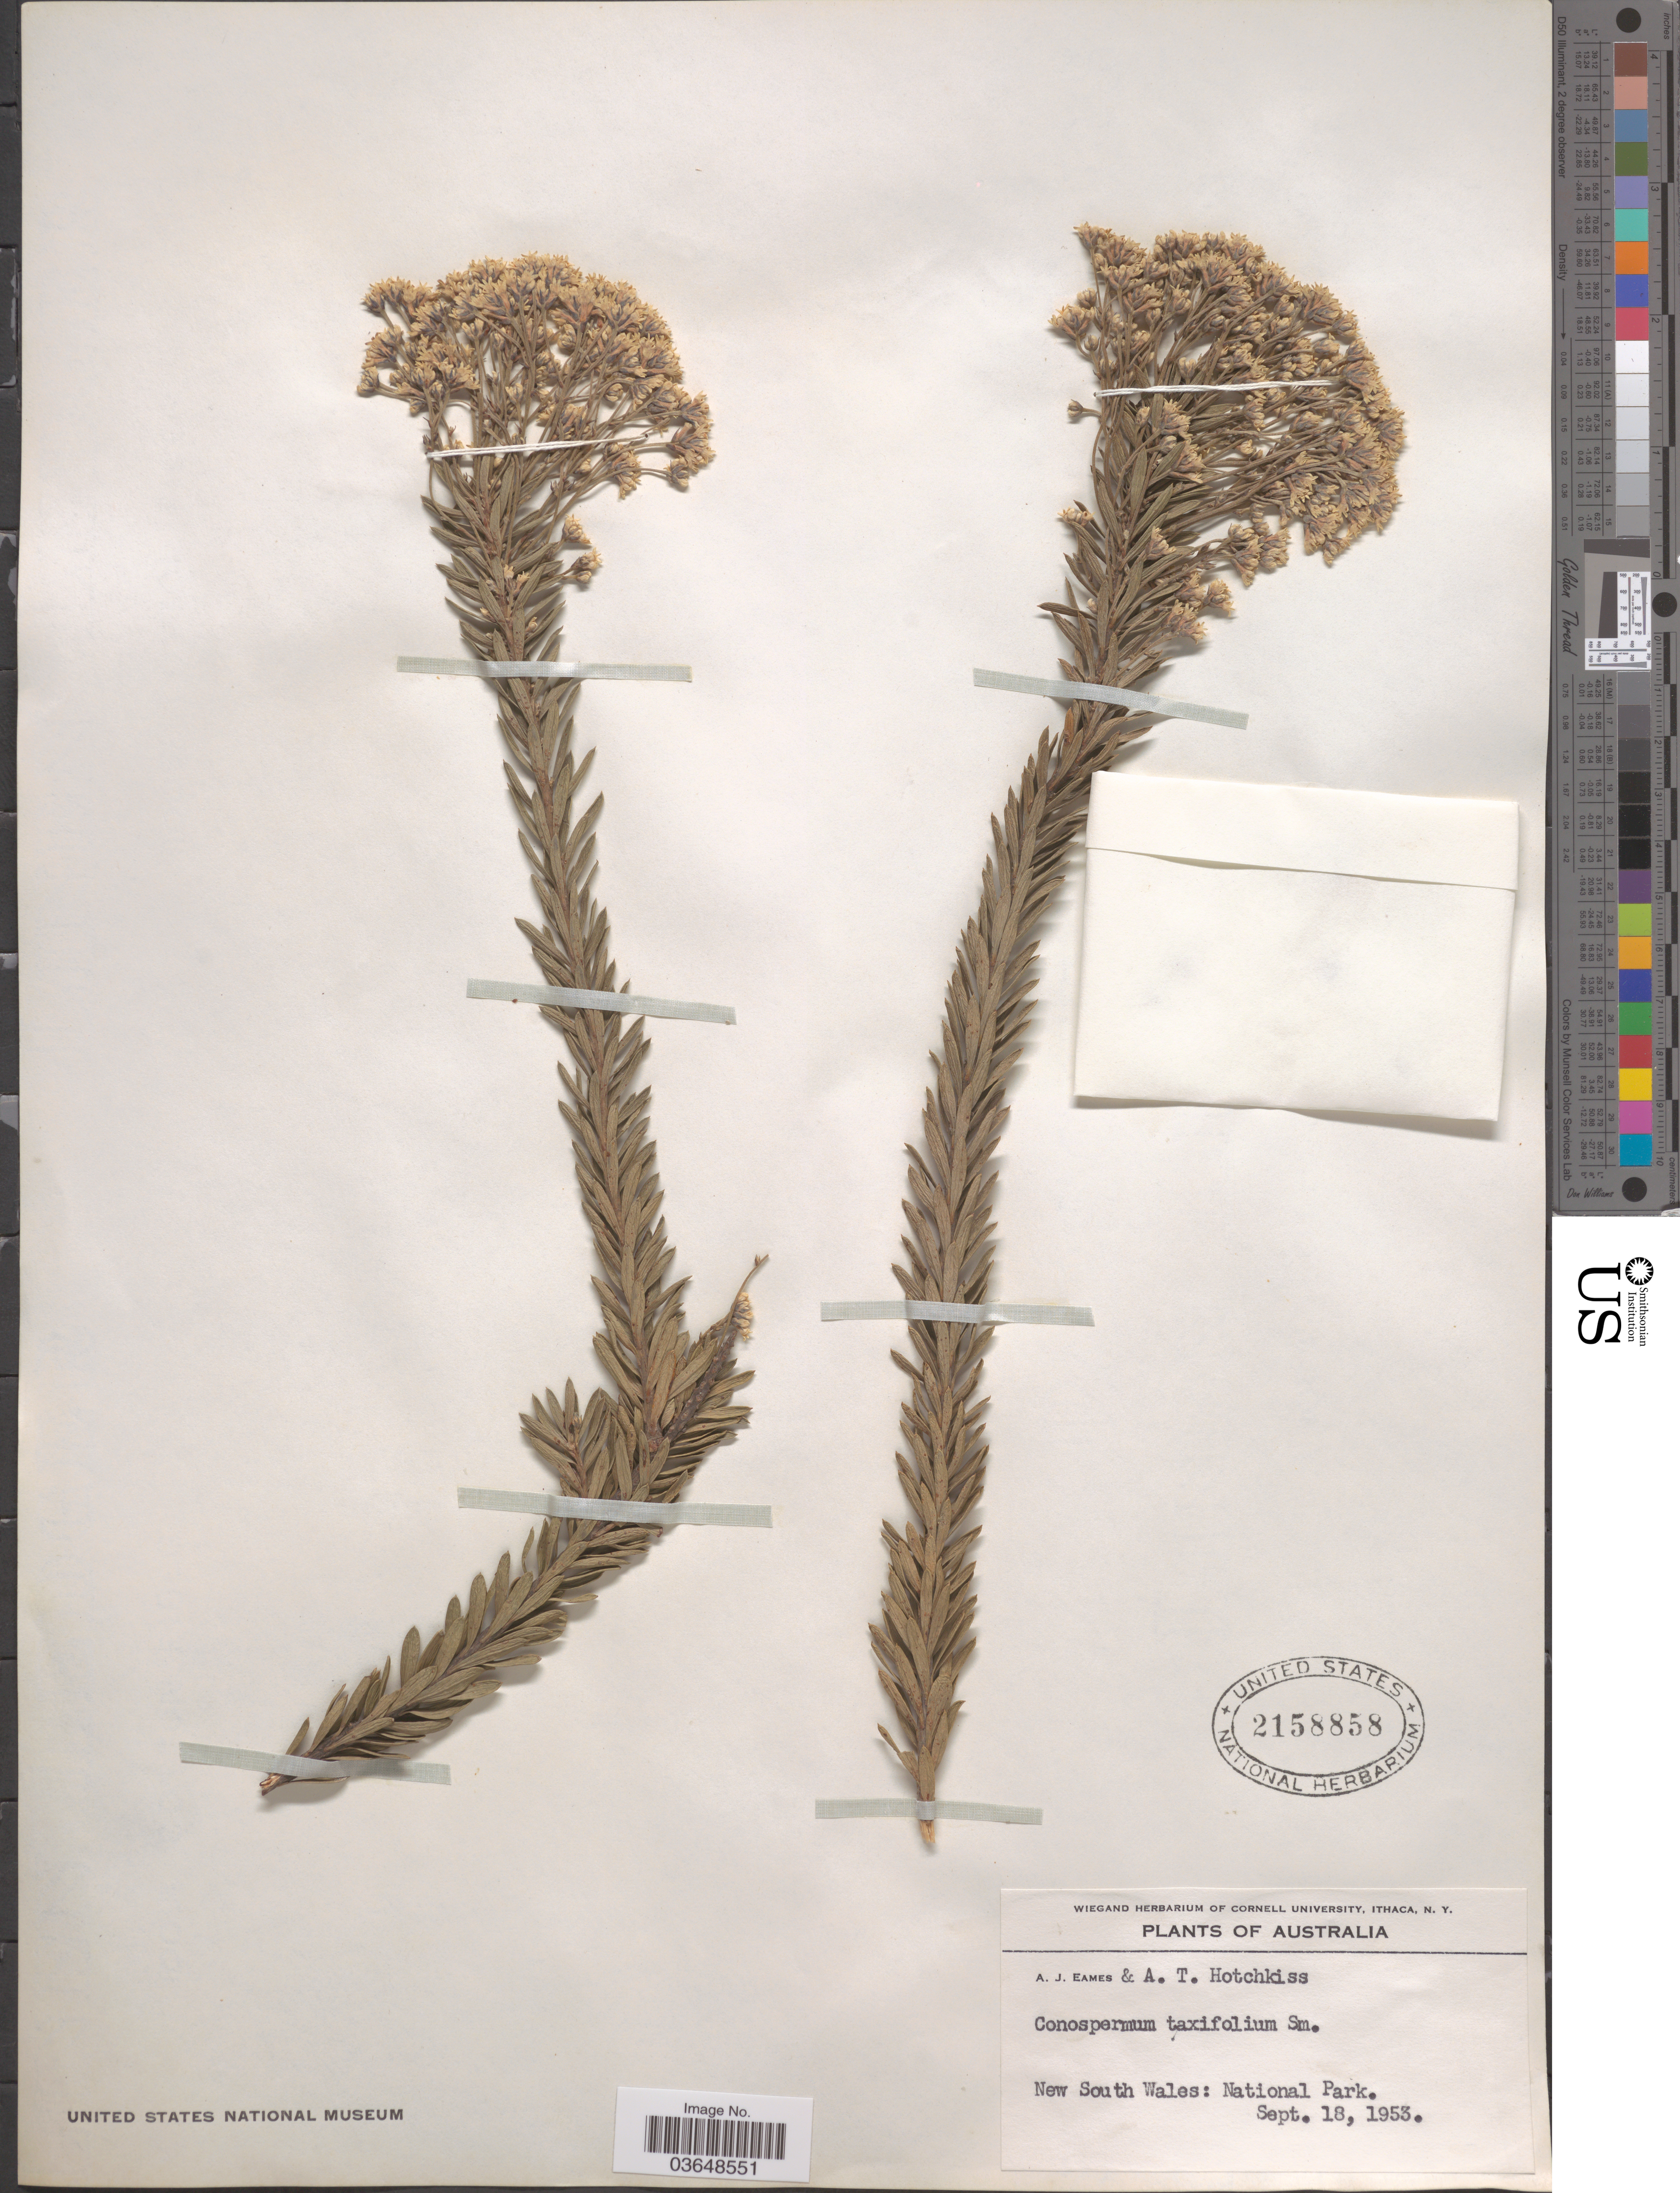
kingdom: Plantae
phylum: Tracheophyta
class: Magnoliopsida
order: Proteales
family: Proteaceae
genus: Conospermum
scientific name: Conospermum taxifolium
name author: Sm.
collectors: A. J. Eames & A. Hotchkiss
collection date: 1953-09-18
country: Australia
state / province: New South Wales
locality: National Park.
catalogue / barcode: US 2158858